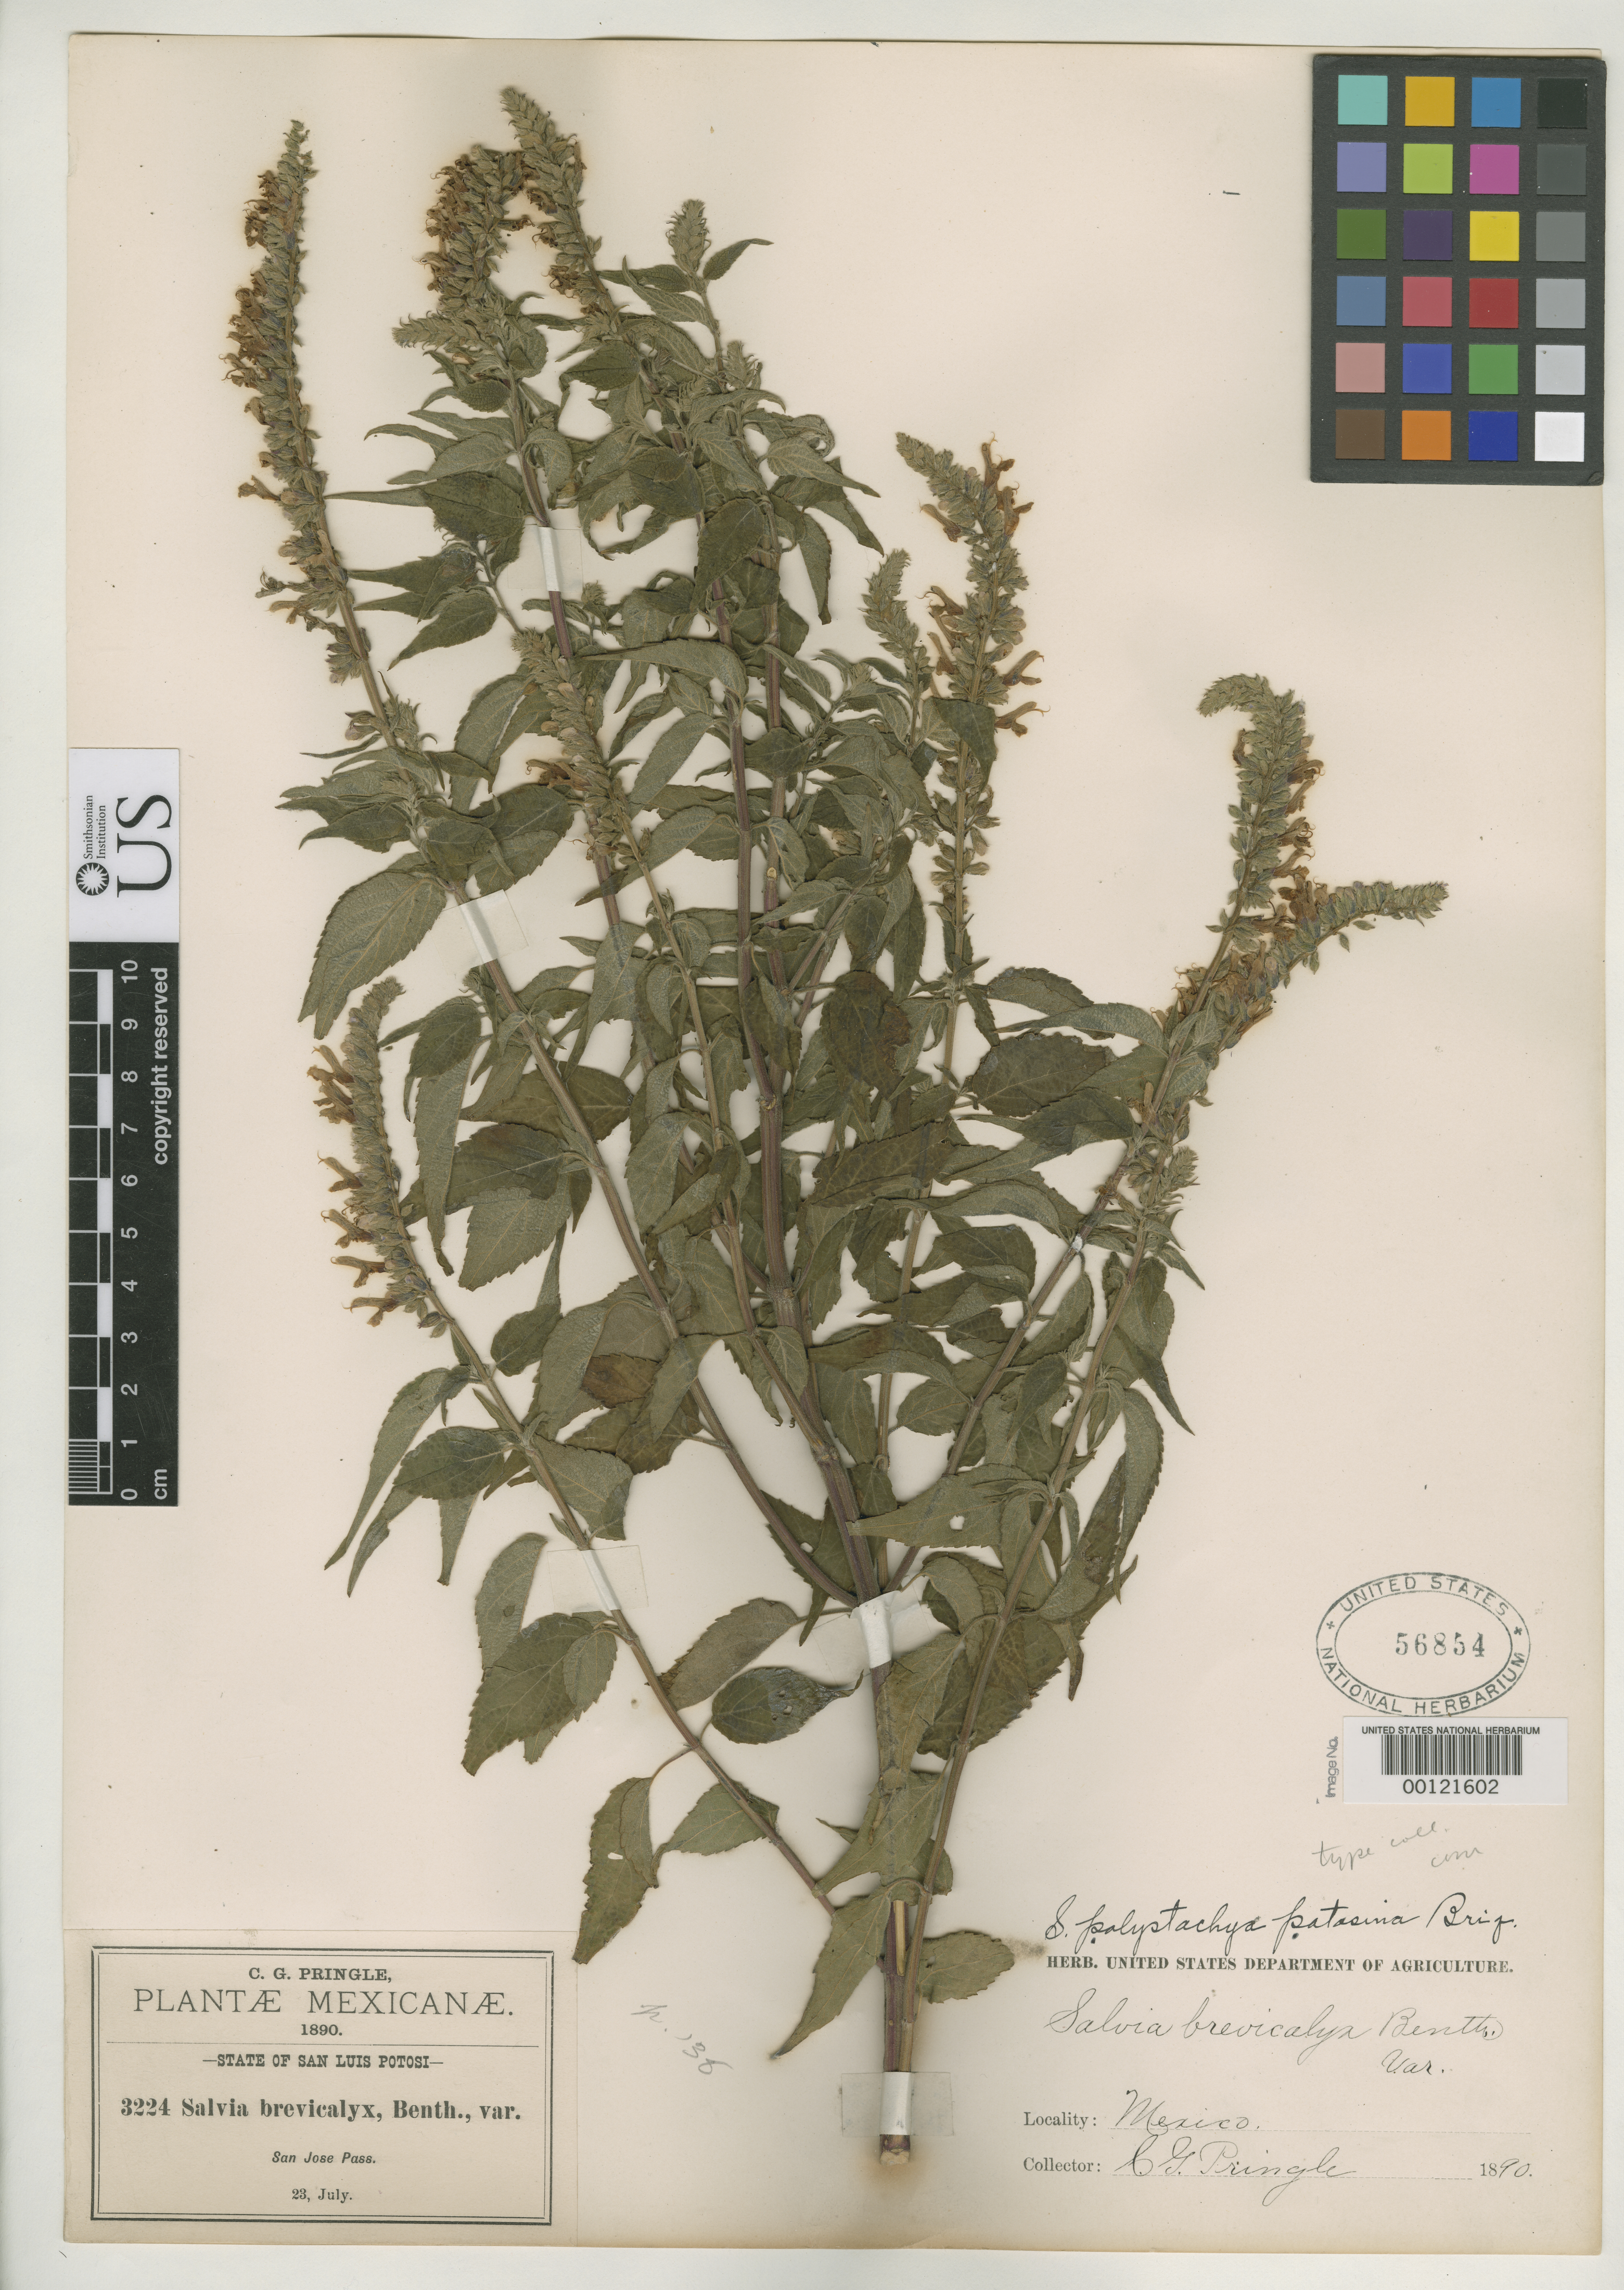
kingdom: Plantae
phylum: Tracheophyta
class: Magnoliopsida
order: Lamiales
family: Lamiaceae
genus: Salvia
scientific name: Salvia polystachya var. potosiana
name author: Briq.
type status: Isotype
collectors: C. G. Pringle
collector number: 3224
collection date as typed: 23 Jul 1890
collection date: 1890-07-23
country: Mexico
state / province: San Luis Potosi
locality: San Jose Pass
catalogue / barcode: US 56854